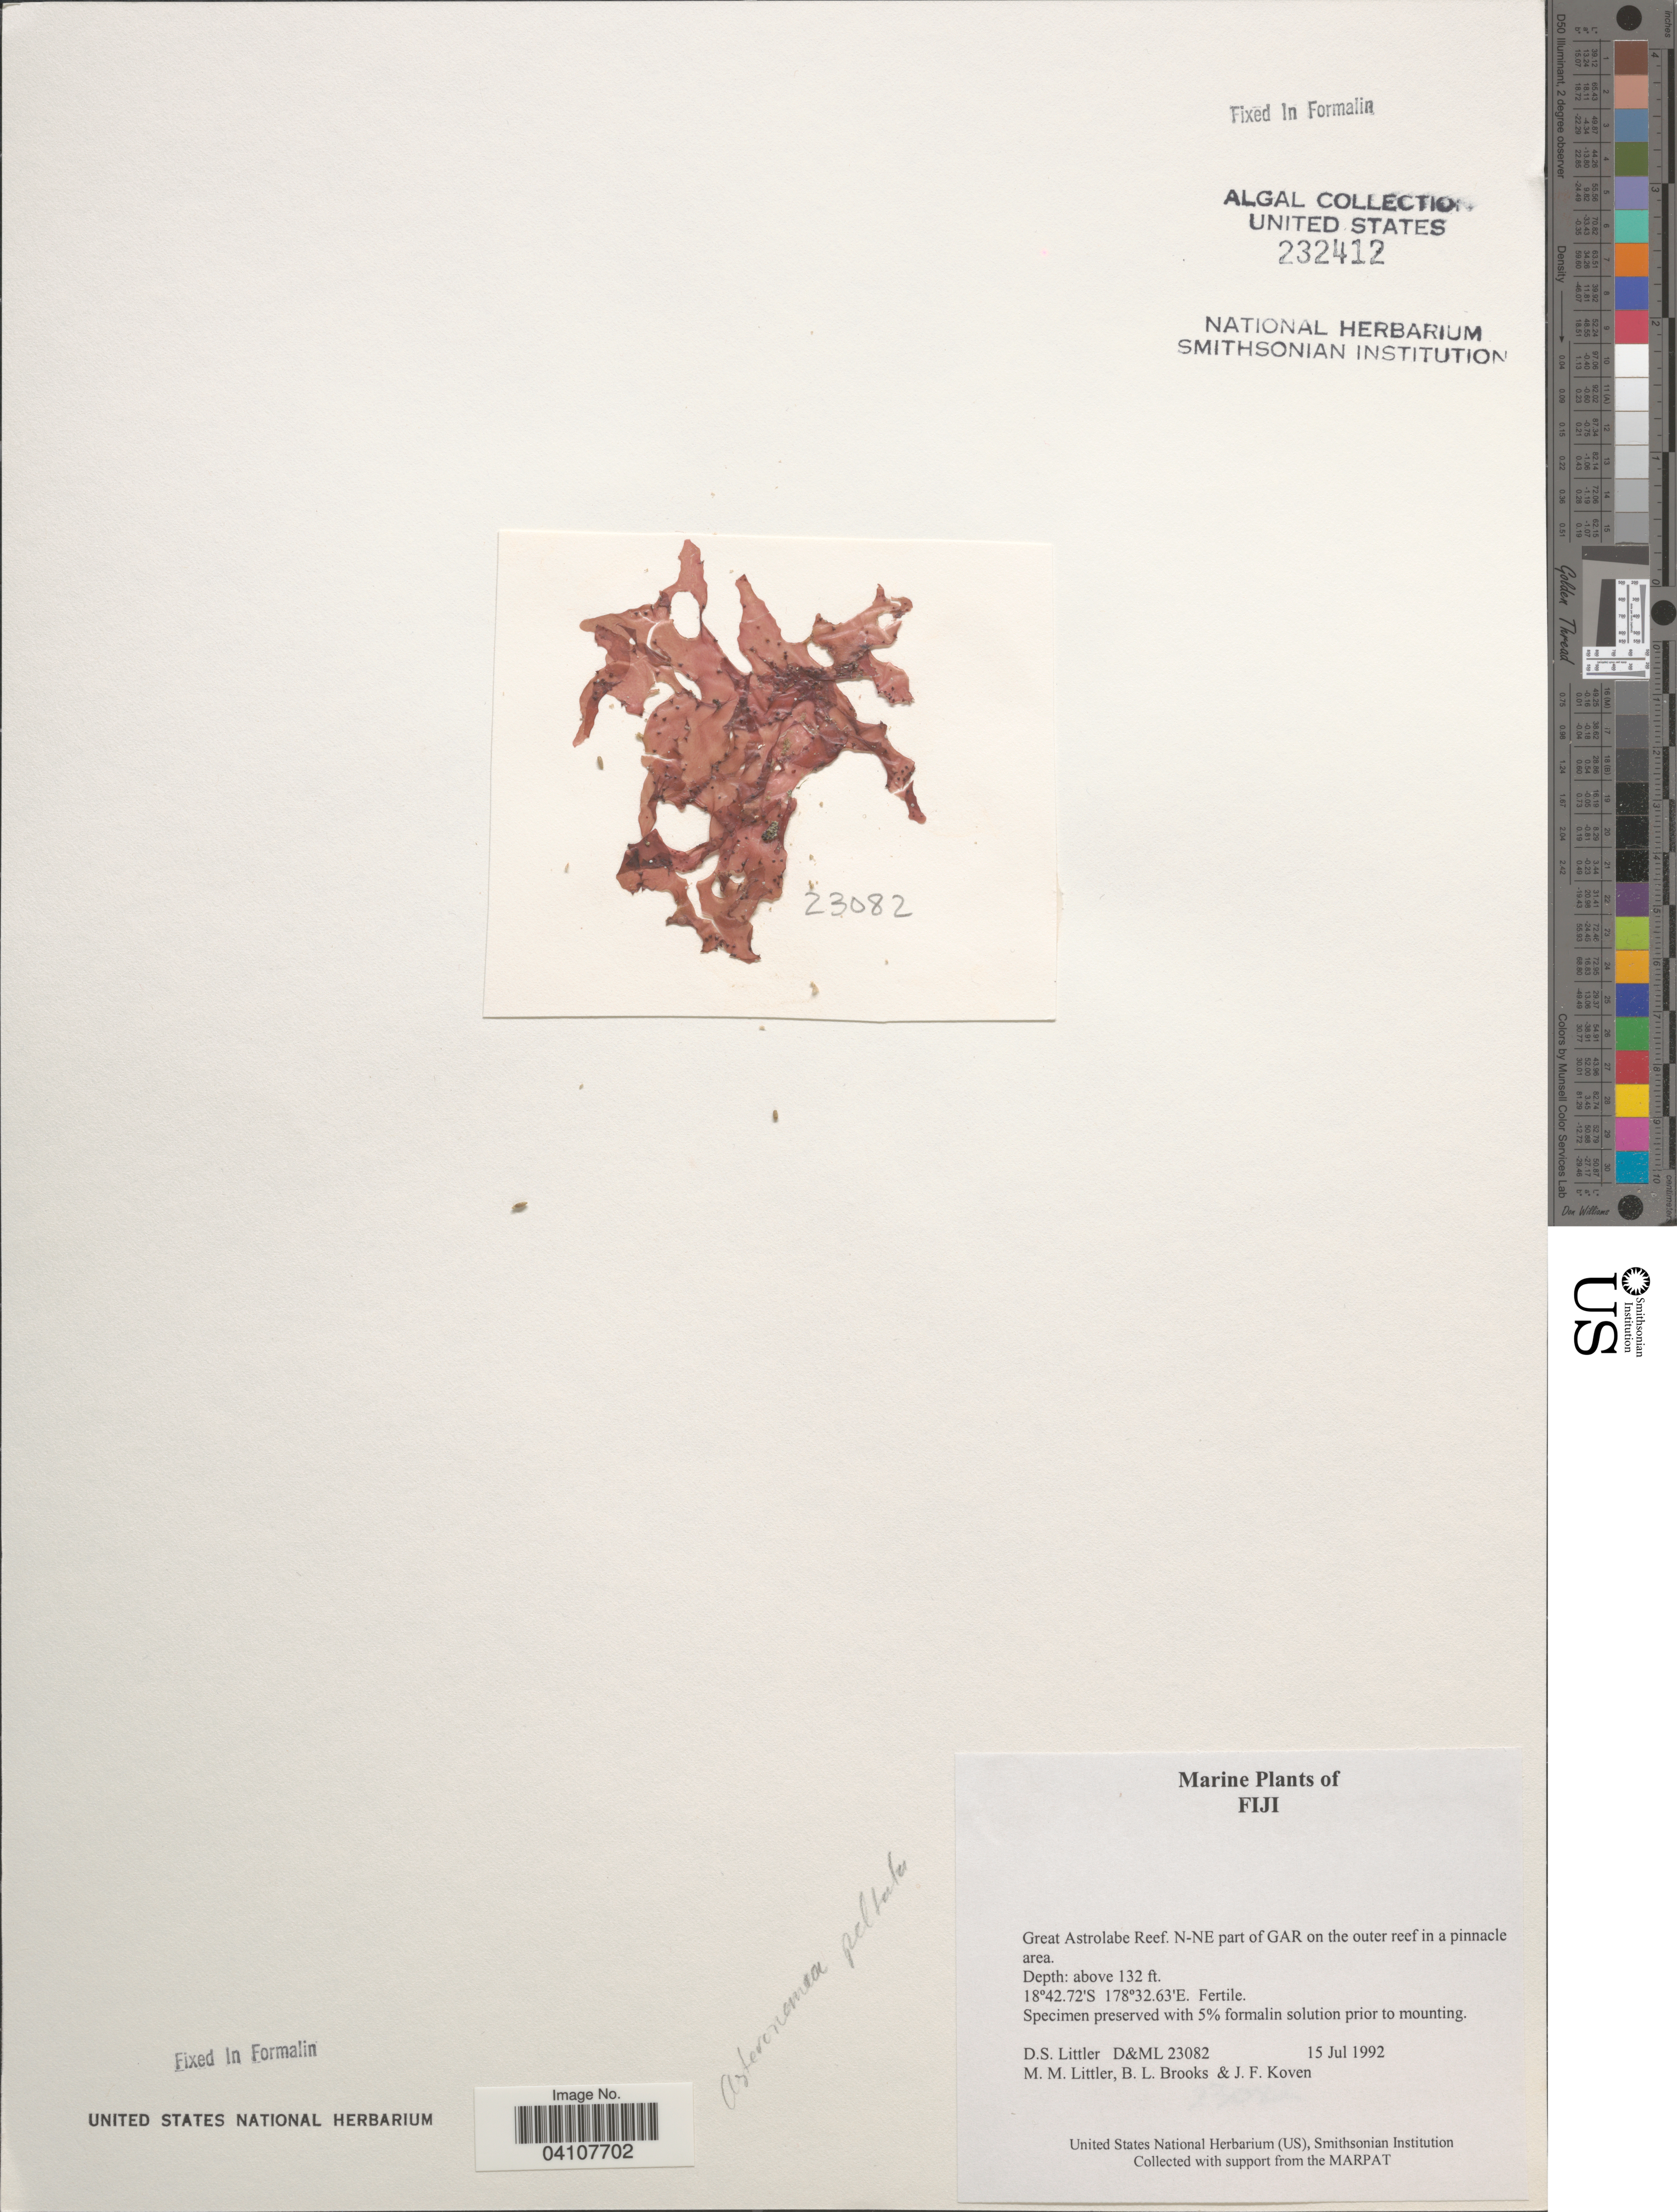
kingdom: Chromista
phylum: Ochrophyta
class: Phaeophyceae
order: Scytothamnales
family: Asteronemataceae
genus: Asteronema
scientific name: Asteronema peltata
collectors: D. S. Littler, B. Brooks & J. Koven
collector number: D&ML23082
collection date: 1992-07-15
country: Fiji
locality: Great Astrolabe Reef. N-NE part of GAR on the outer reef in a pinnacle area.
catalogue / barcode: US 232412